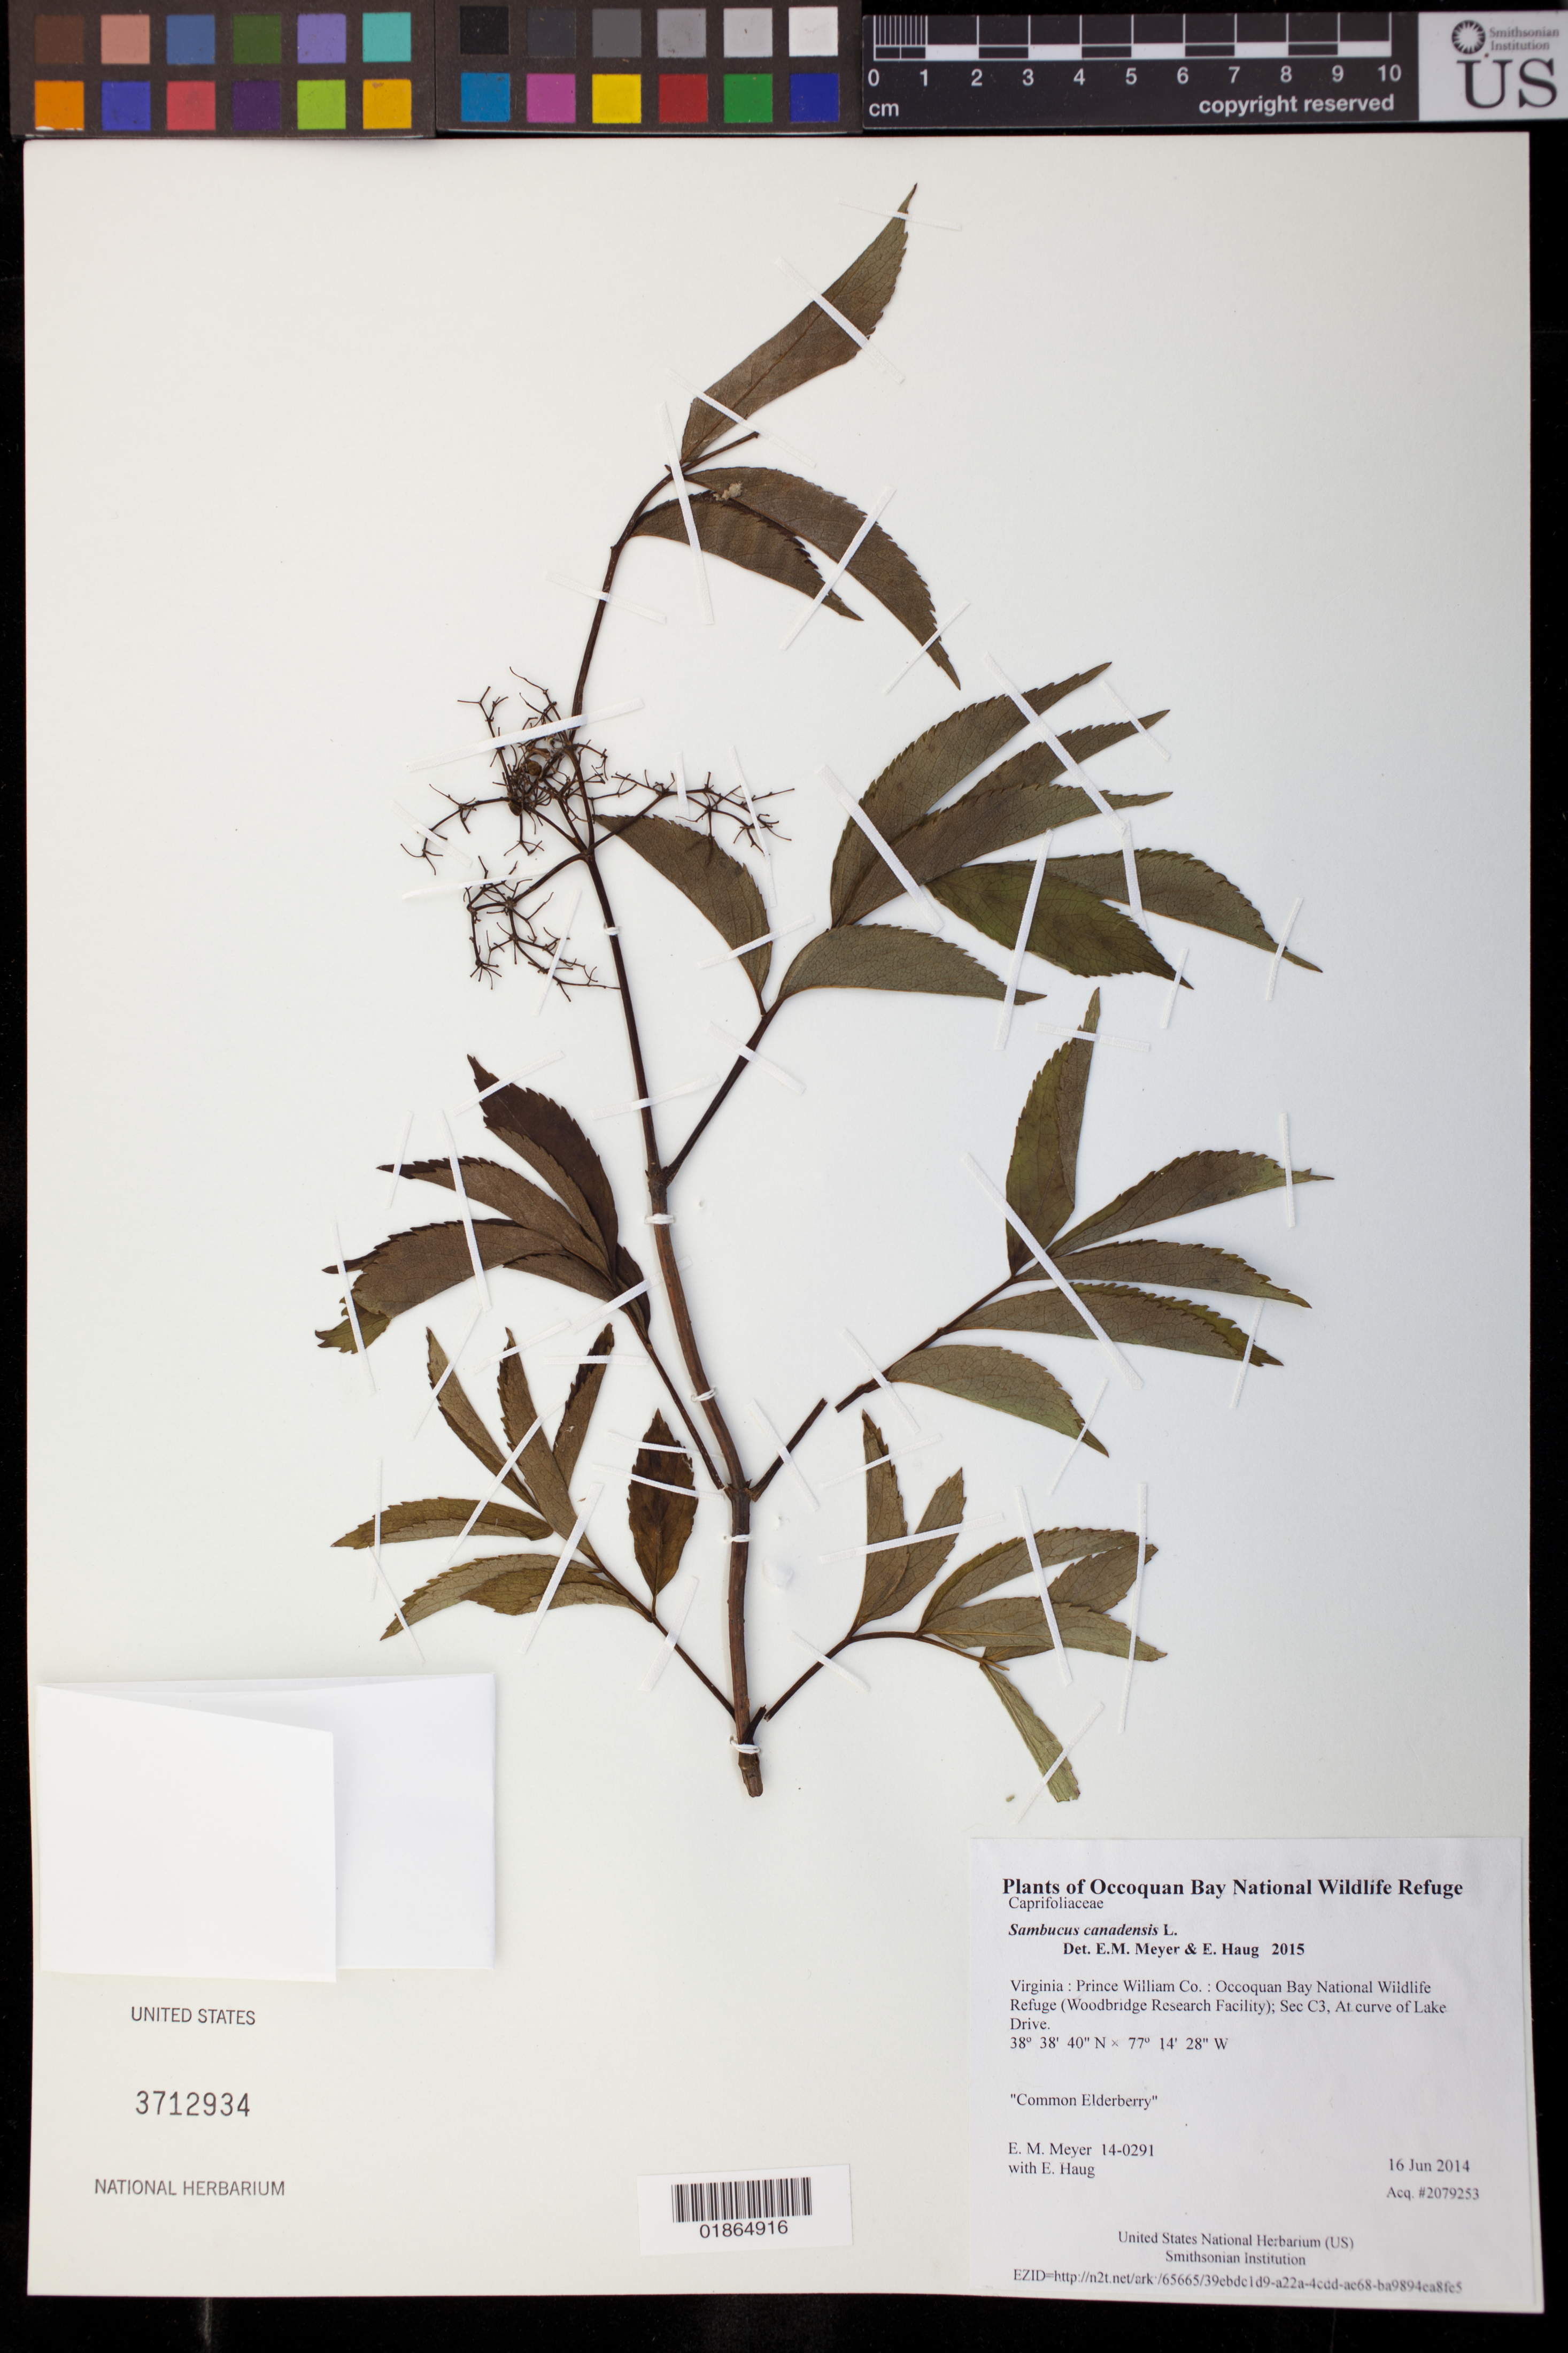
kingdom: Plantae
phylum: Tracheophyta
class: Magnoliopsida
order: Dipsacales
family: Viburnaceae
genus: Sambucus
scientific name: Sambucus canadensis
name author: L.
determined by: Meyer, E. M.; Haug, E.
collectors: E. M. Meyer & E. Haug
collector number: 14-0291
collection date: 2014-06-16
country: United States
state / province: Virginia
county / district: Prince William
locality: Occoquan Bay National Wildlife Refuge (Woodbridge Research Facility); Sec C3, At curve of Lake Drive.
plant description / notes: Common Elderberry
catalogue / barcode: US 3712934